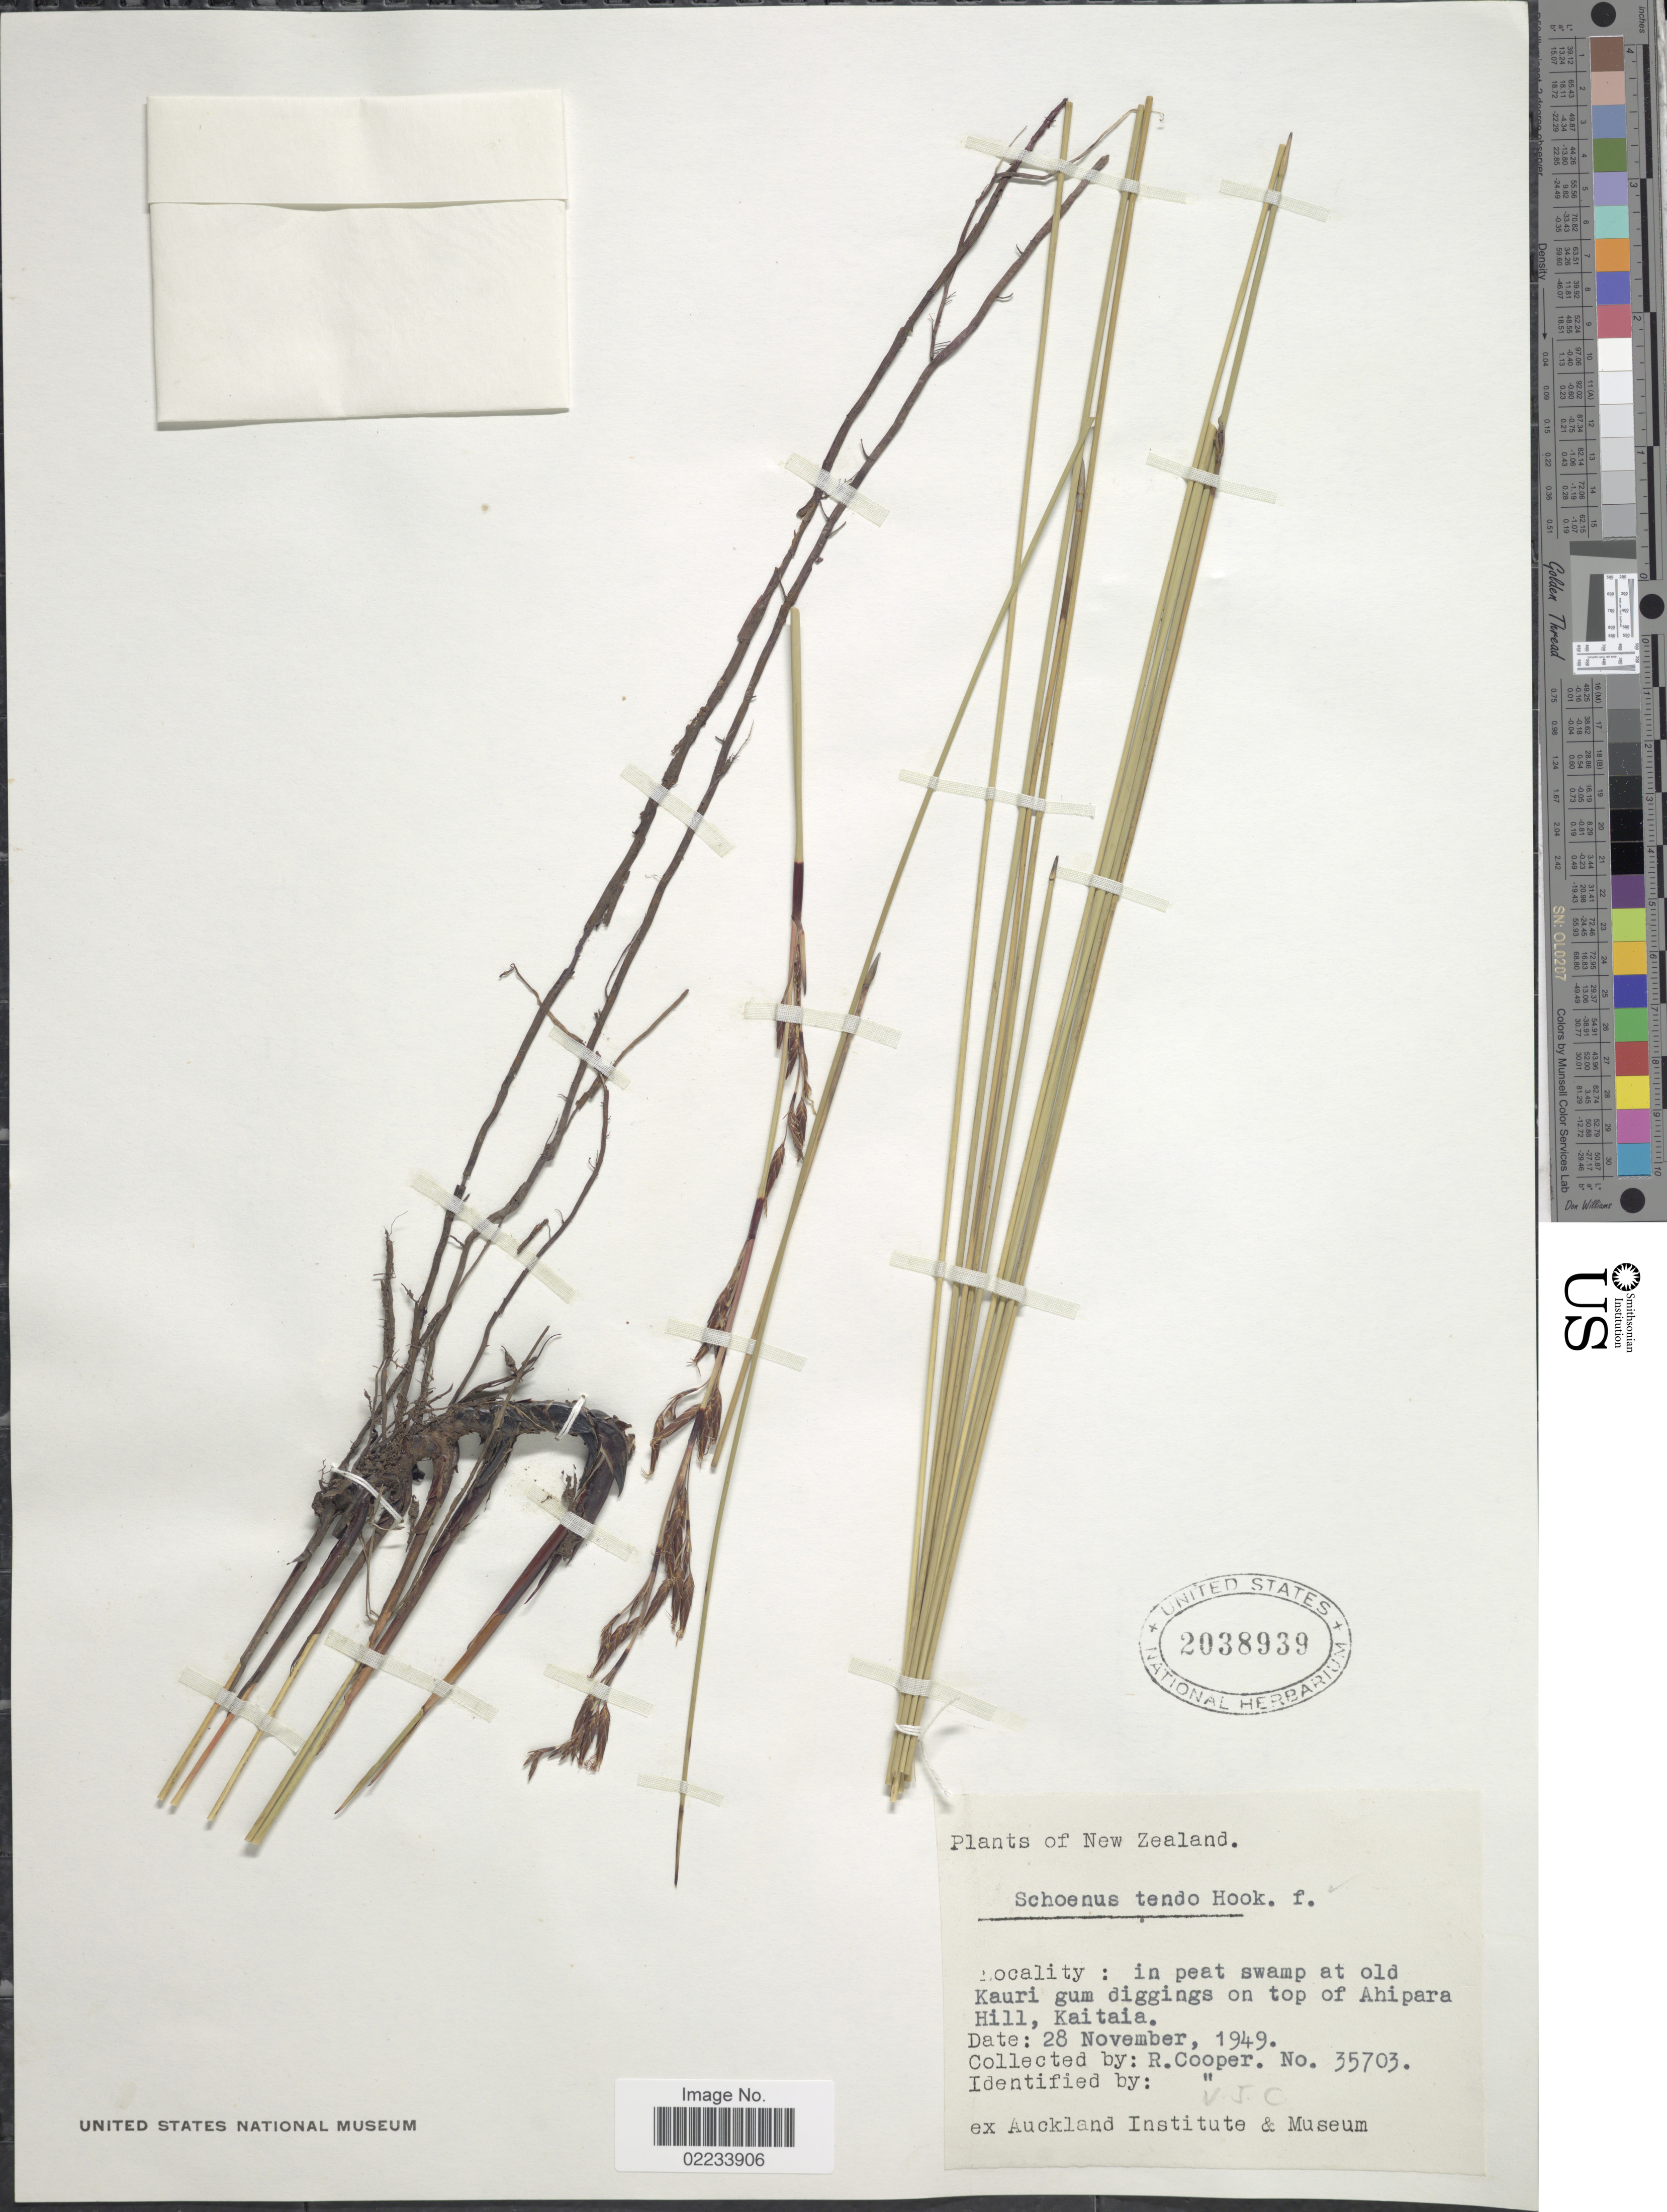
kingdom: Plantae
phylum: Tracheophyta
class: Liliopsida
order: Poales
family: Cyperaceae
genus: Schoenus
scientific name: Schoenus tendo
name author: (Hook. f.) Hook. f.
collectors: R. Cooper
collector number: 35703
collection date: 1949-11-28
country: New Zealand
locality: In peat swamp at old Kauri gum diggings on top of Ahipara Hill, Kaitaia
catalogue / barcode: US 2038939